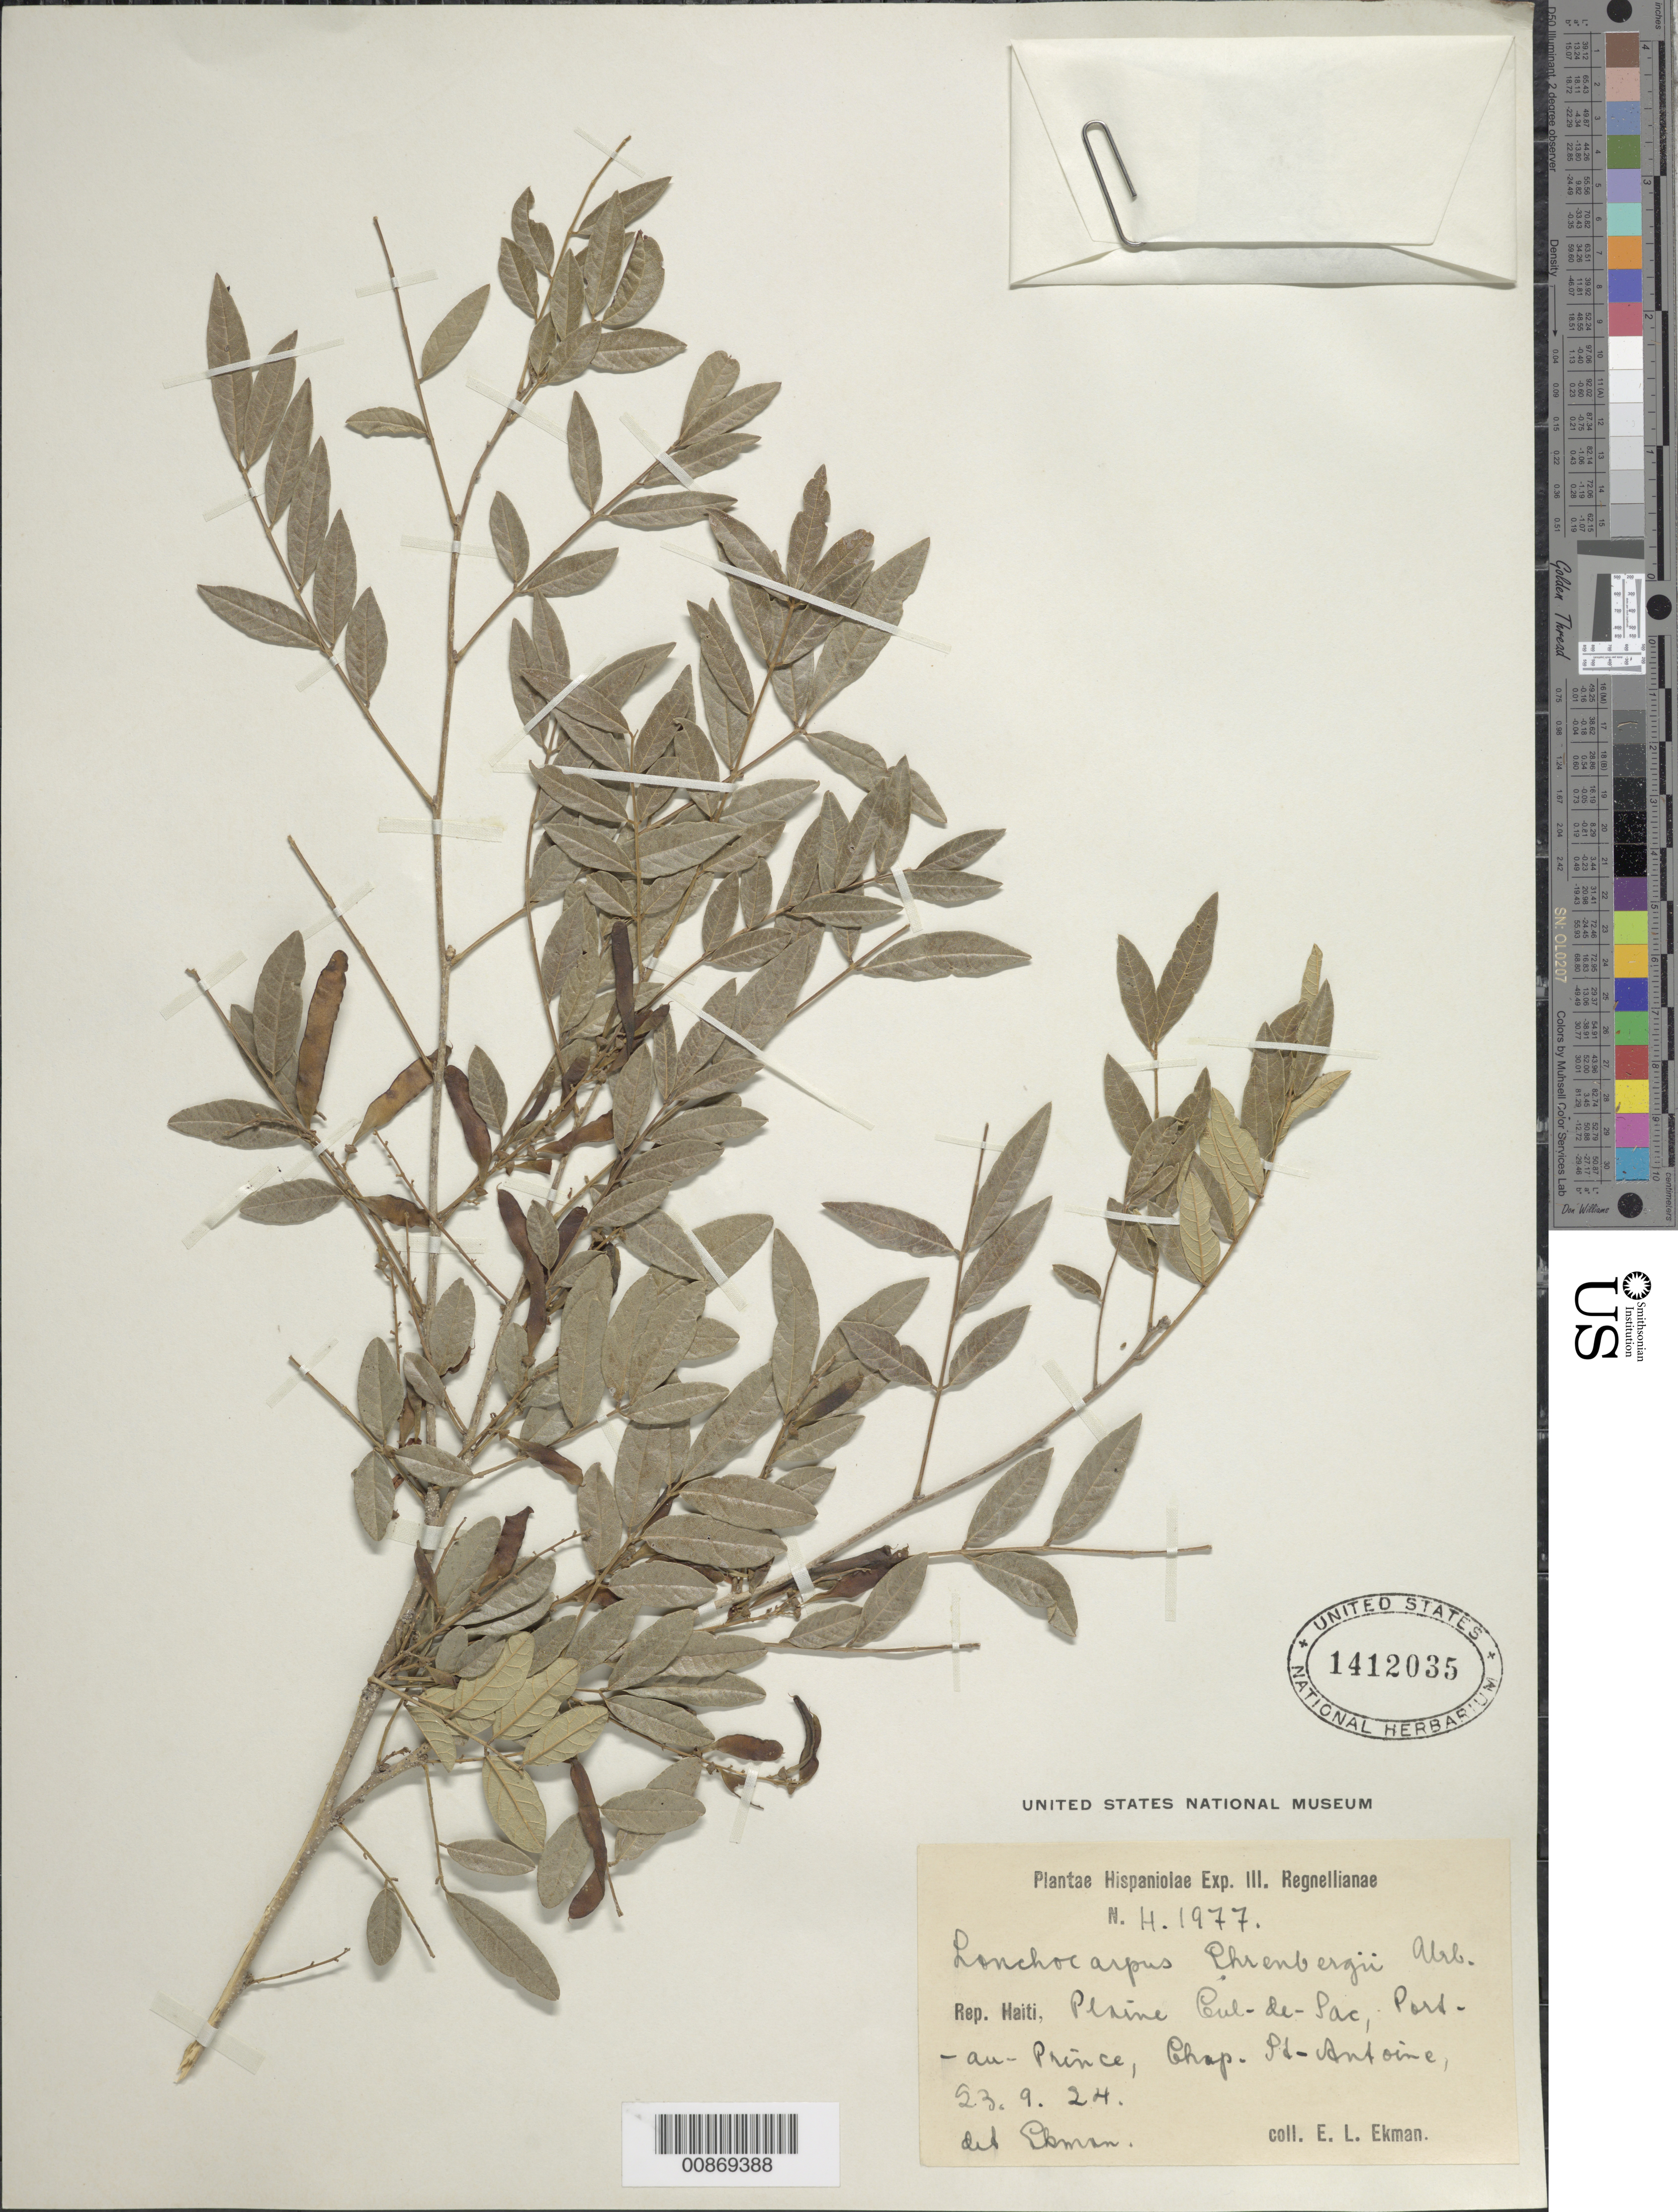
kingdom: Plantae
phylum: Tracheophyta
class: Magnoliopsida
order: Fabales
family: Fabaceae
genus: Lonchocarpus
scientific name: Lonchocarpus ehrenbergii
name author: Urb.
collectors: E. L. Ekman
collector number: H 1977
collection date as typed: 23 Sep 1924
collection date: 1924-09-23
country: Haiti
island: Hispaniola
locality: Plaine Cul-de-Sac, Port-au-Prince, Chap. St-Antoine.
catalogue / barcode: US 1412035